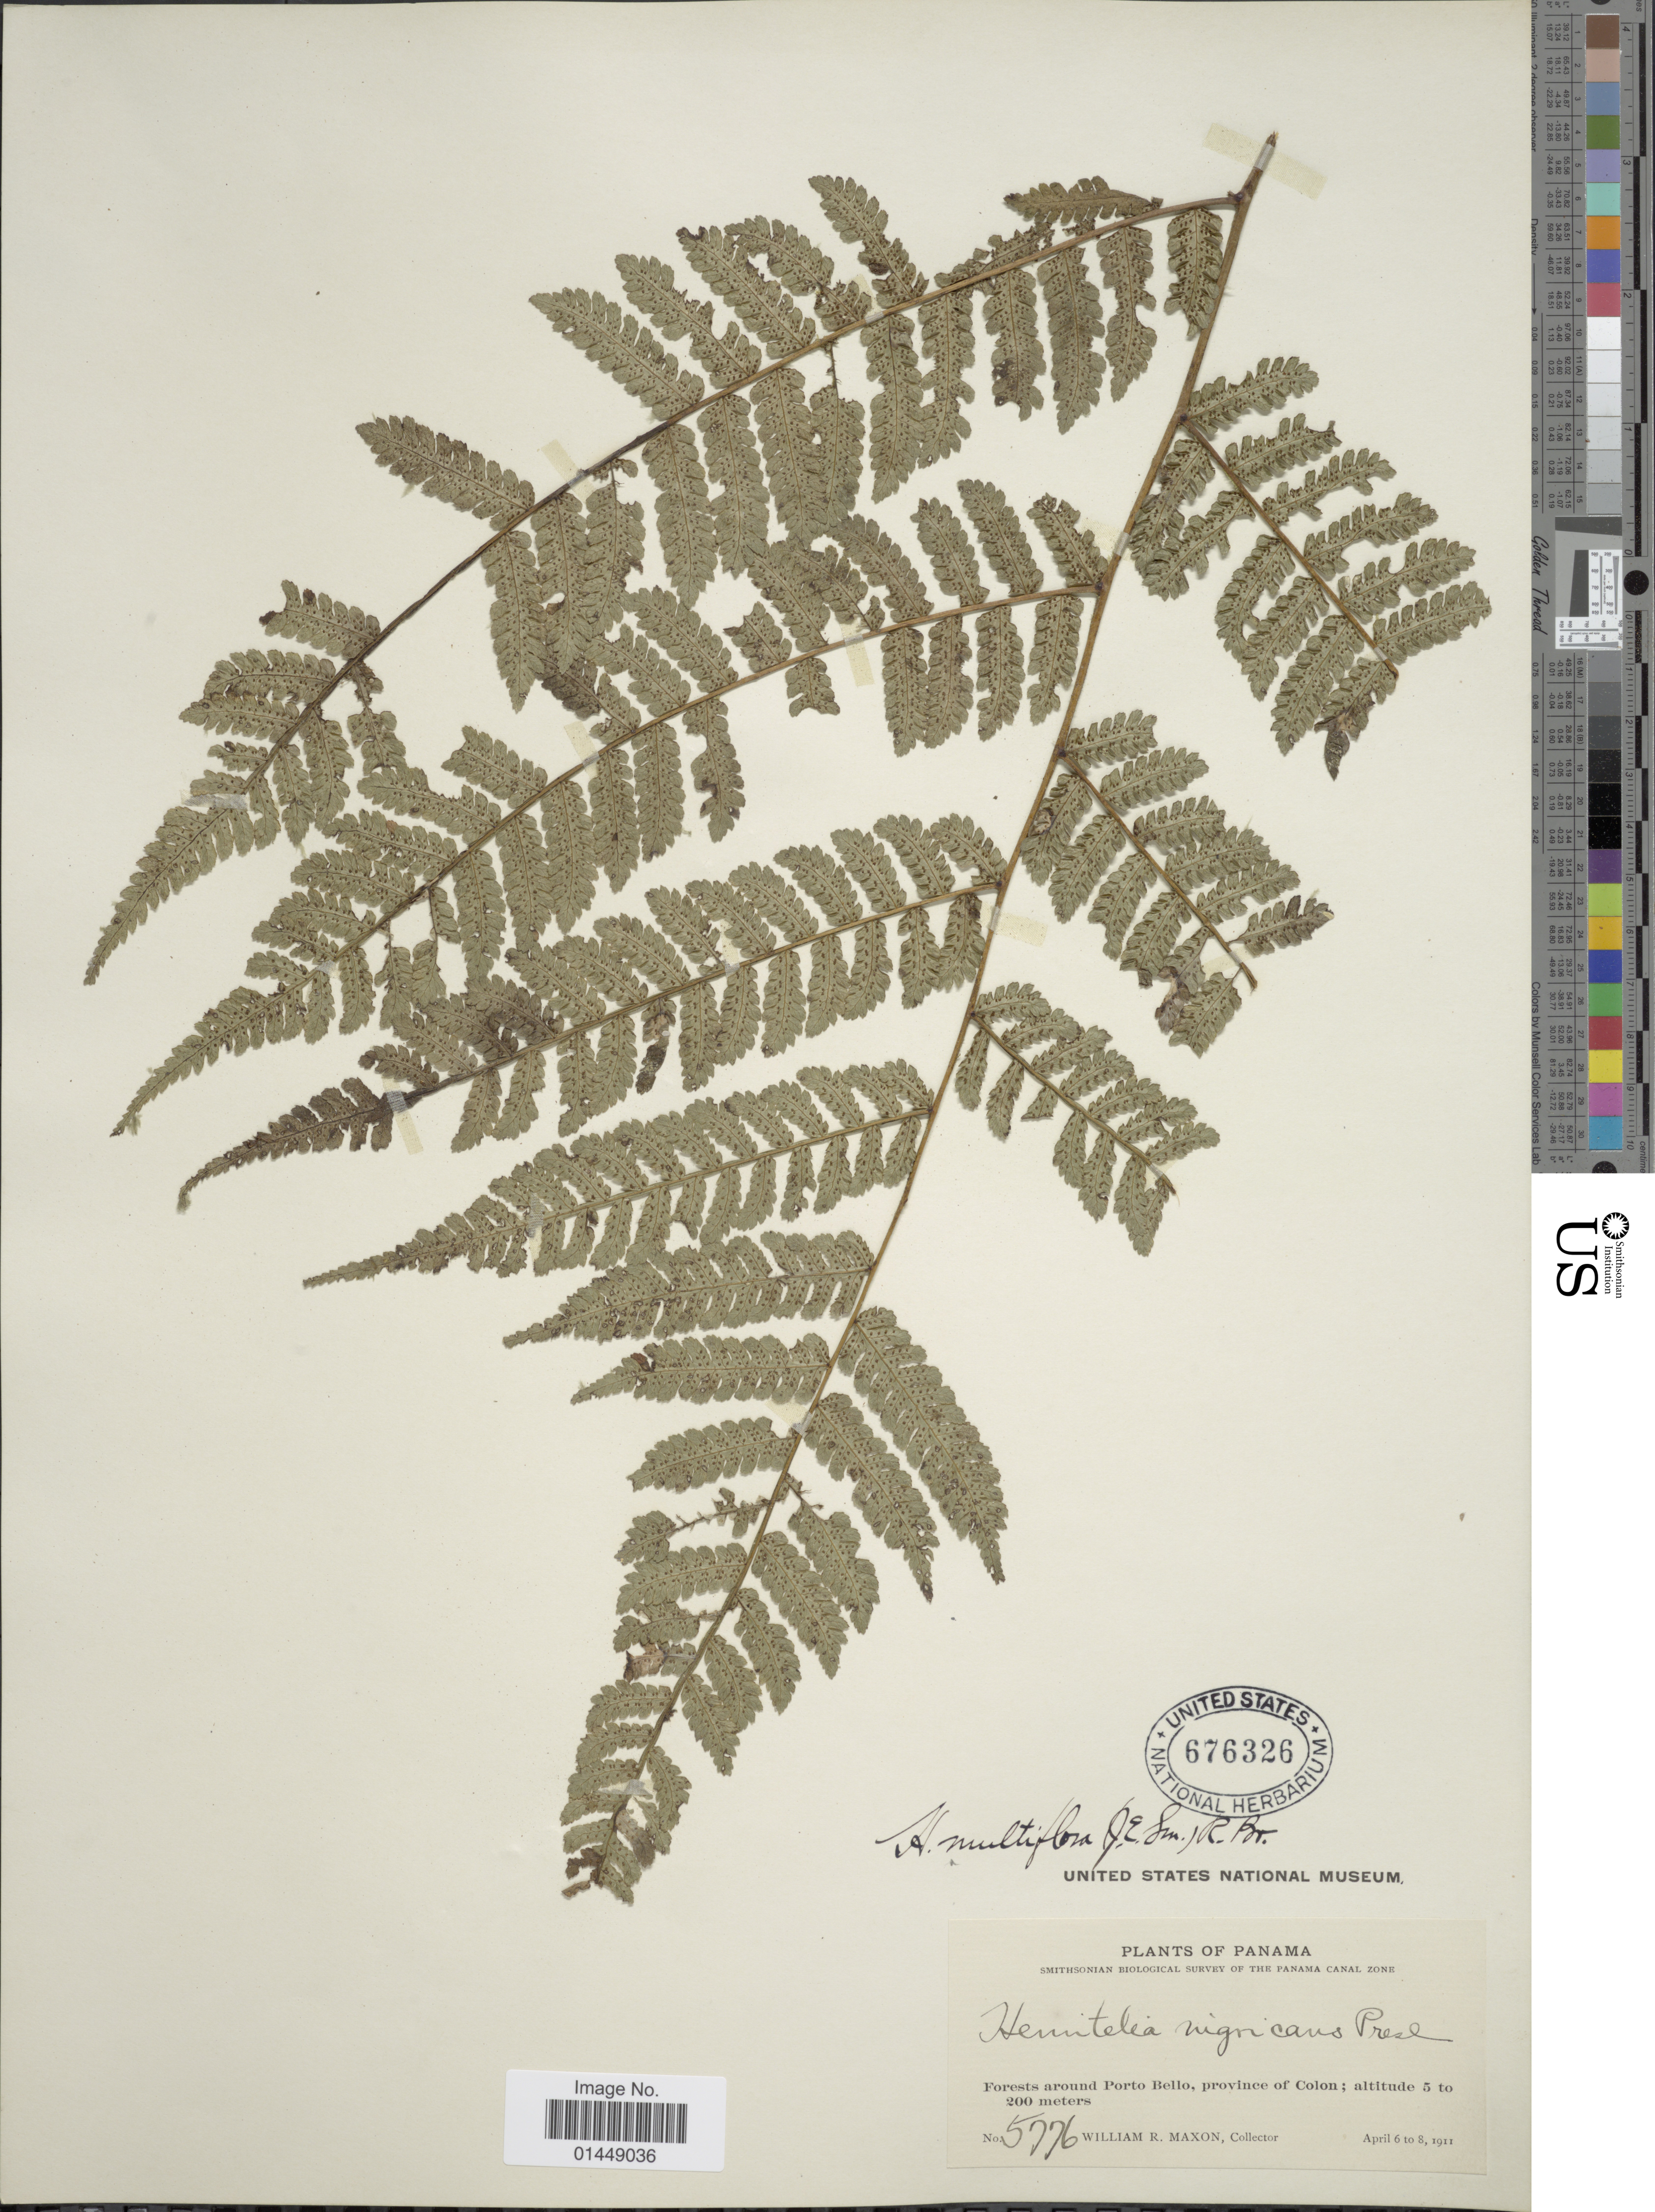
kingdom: Plantae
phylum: Tracheophyta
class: Polypodiopsida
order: Cyatheales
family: Cyatheaceae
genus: Cyathea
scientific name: Cyathea multiflora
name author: Sm.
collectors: W. R. Maxon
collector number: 5776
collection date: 1911-04-06/1911-04-08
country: Panama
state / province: Colón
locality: Forests around Porto Bello, province of Colon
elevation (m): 5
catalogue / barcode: US 676326